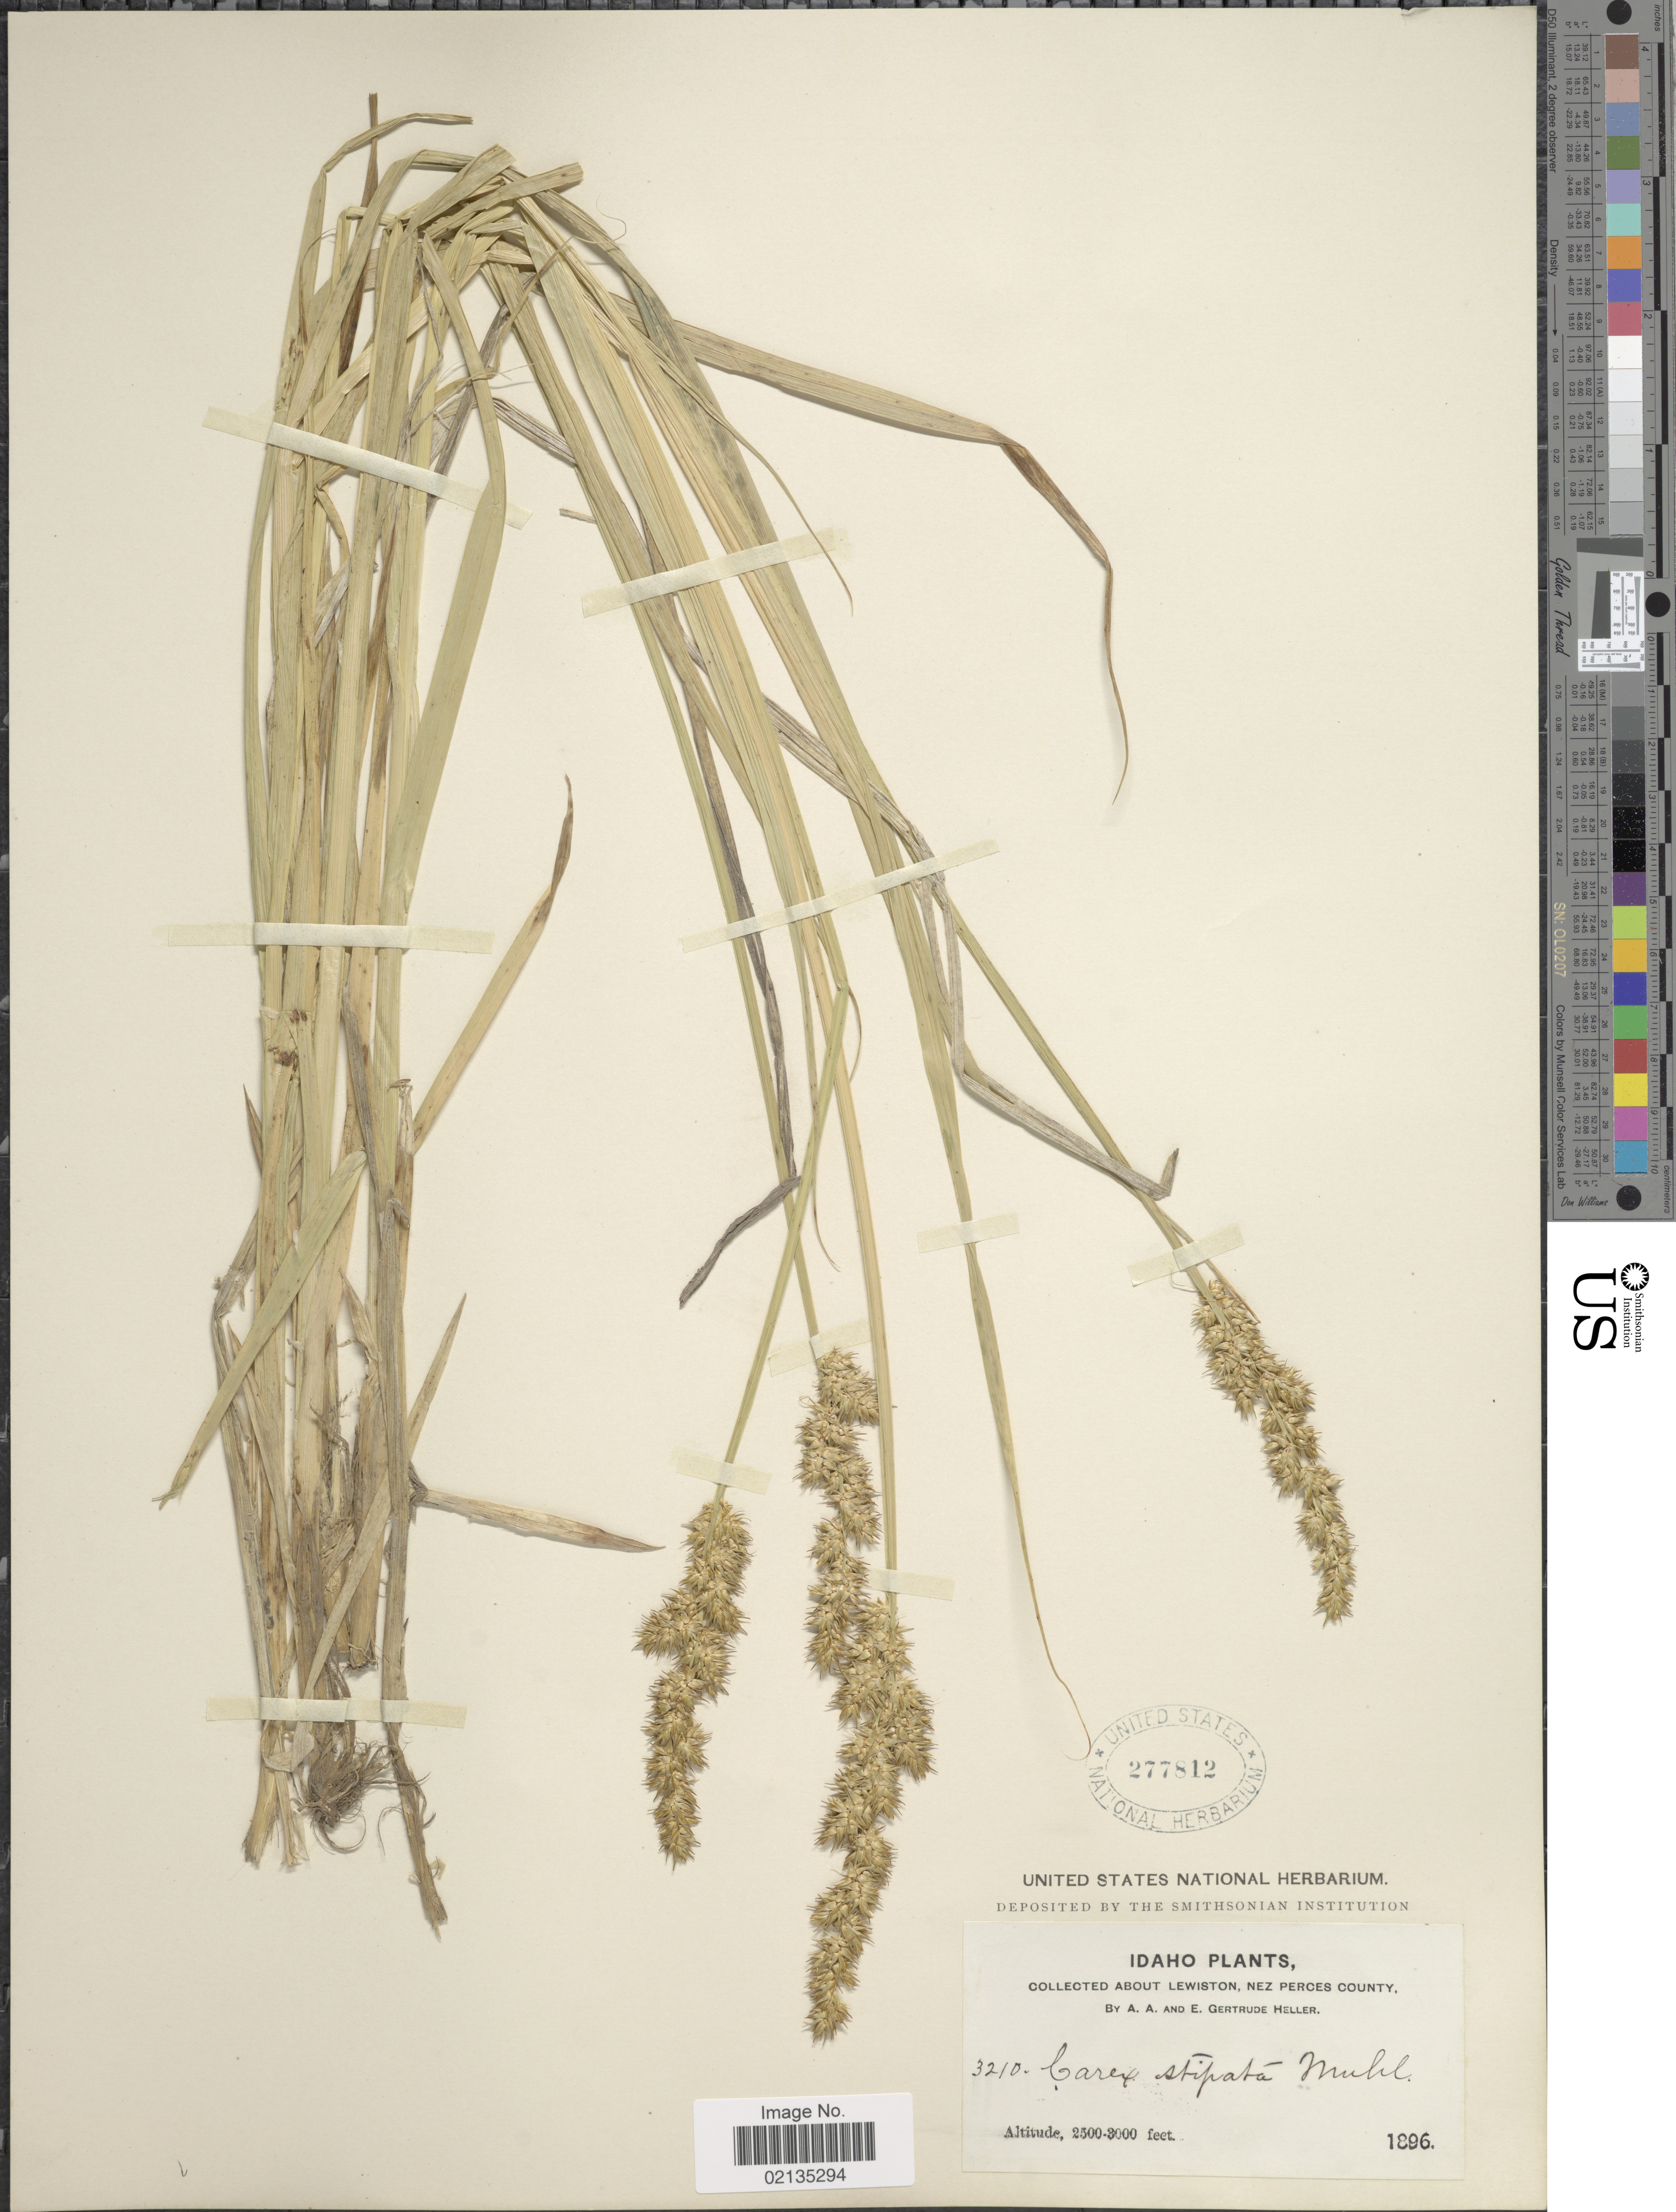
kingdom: Plantae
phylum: Tracheophyta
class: Liliopsida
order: Poales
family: Cyperaceae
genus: Carex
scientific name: Carex stipata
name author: Muhl. ex Willd.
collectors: A. A. Heller & E. G. Heller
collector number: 3210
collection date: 1896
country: United States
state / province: Idaho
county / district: Nez Perce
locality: About Lewiston.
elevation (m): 762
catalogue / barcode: US 277812